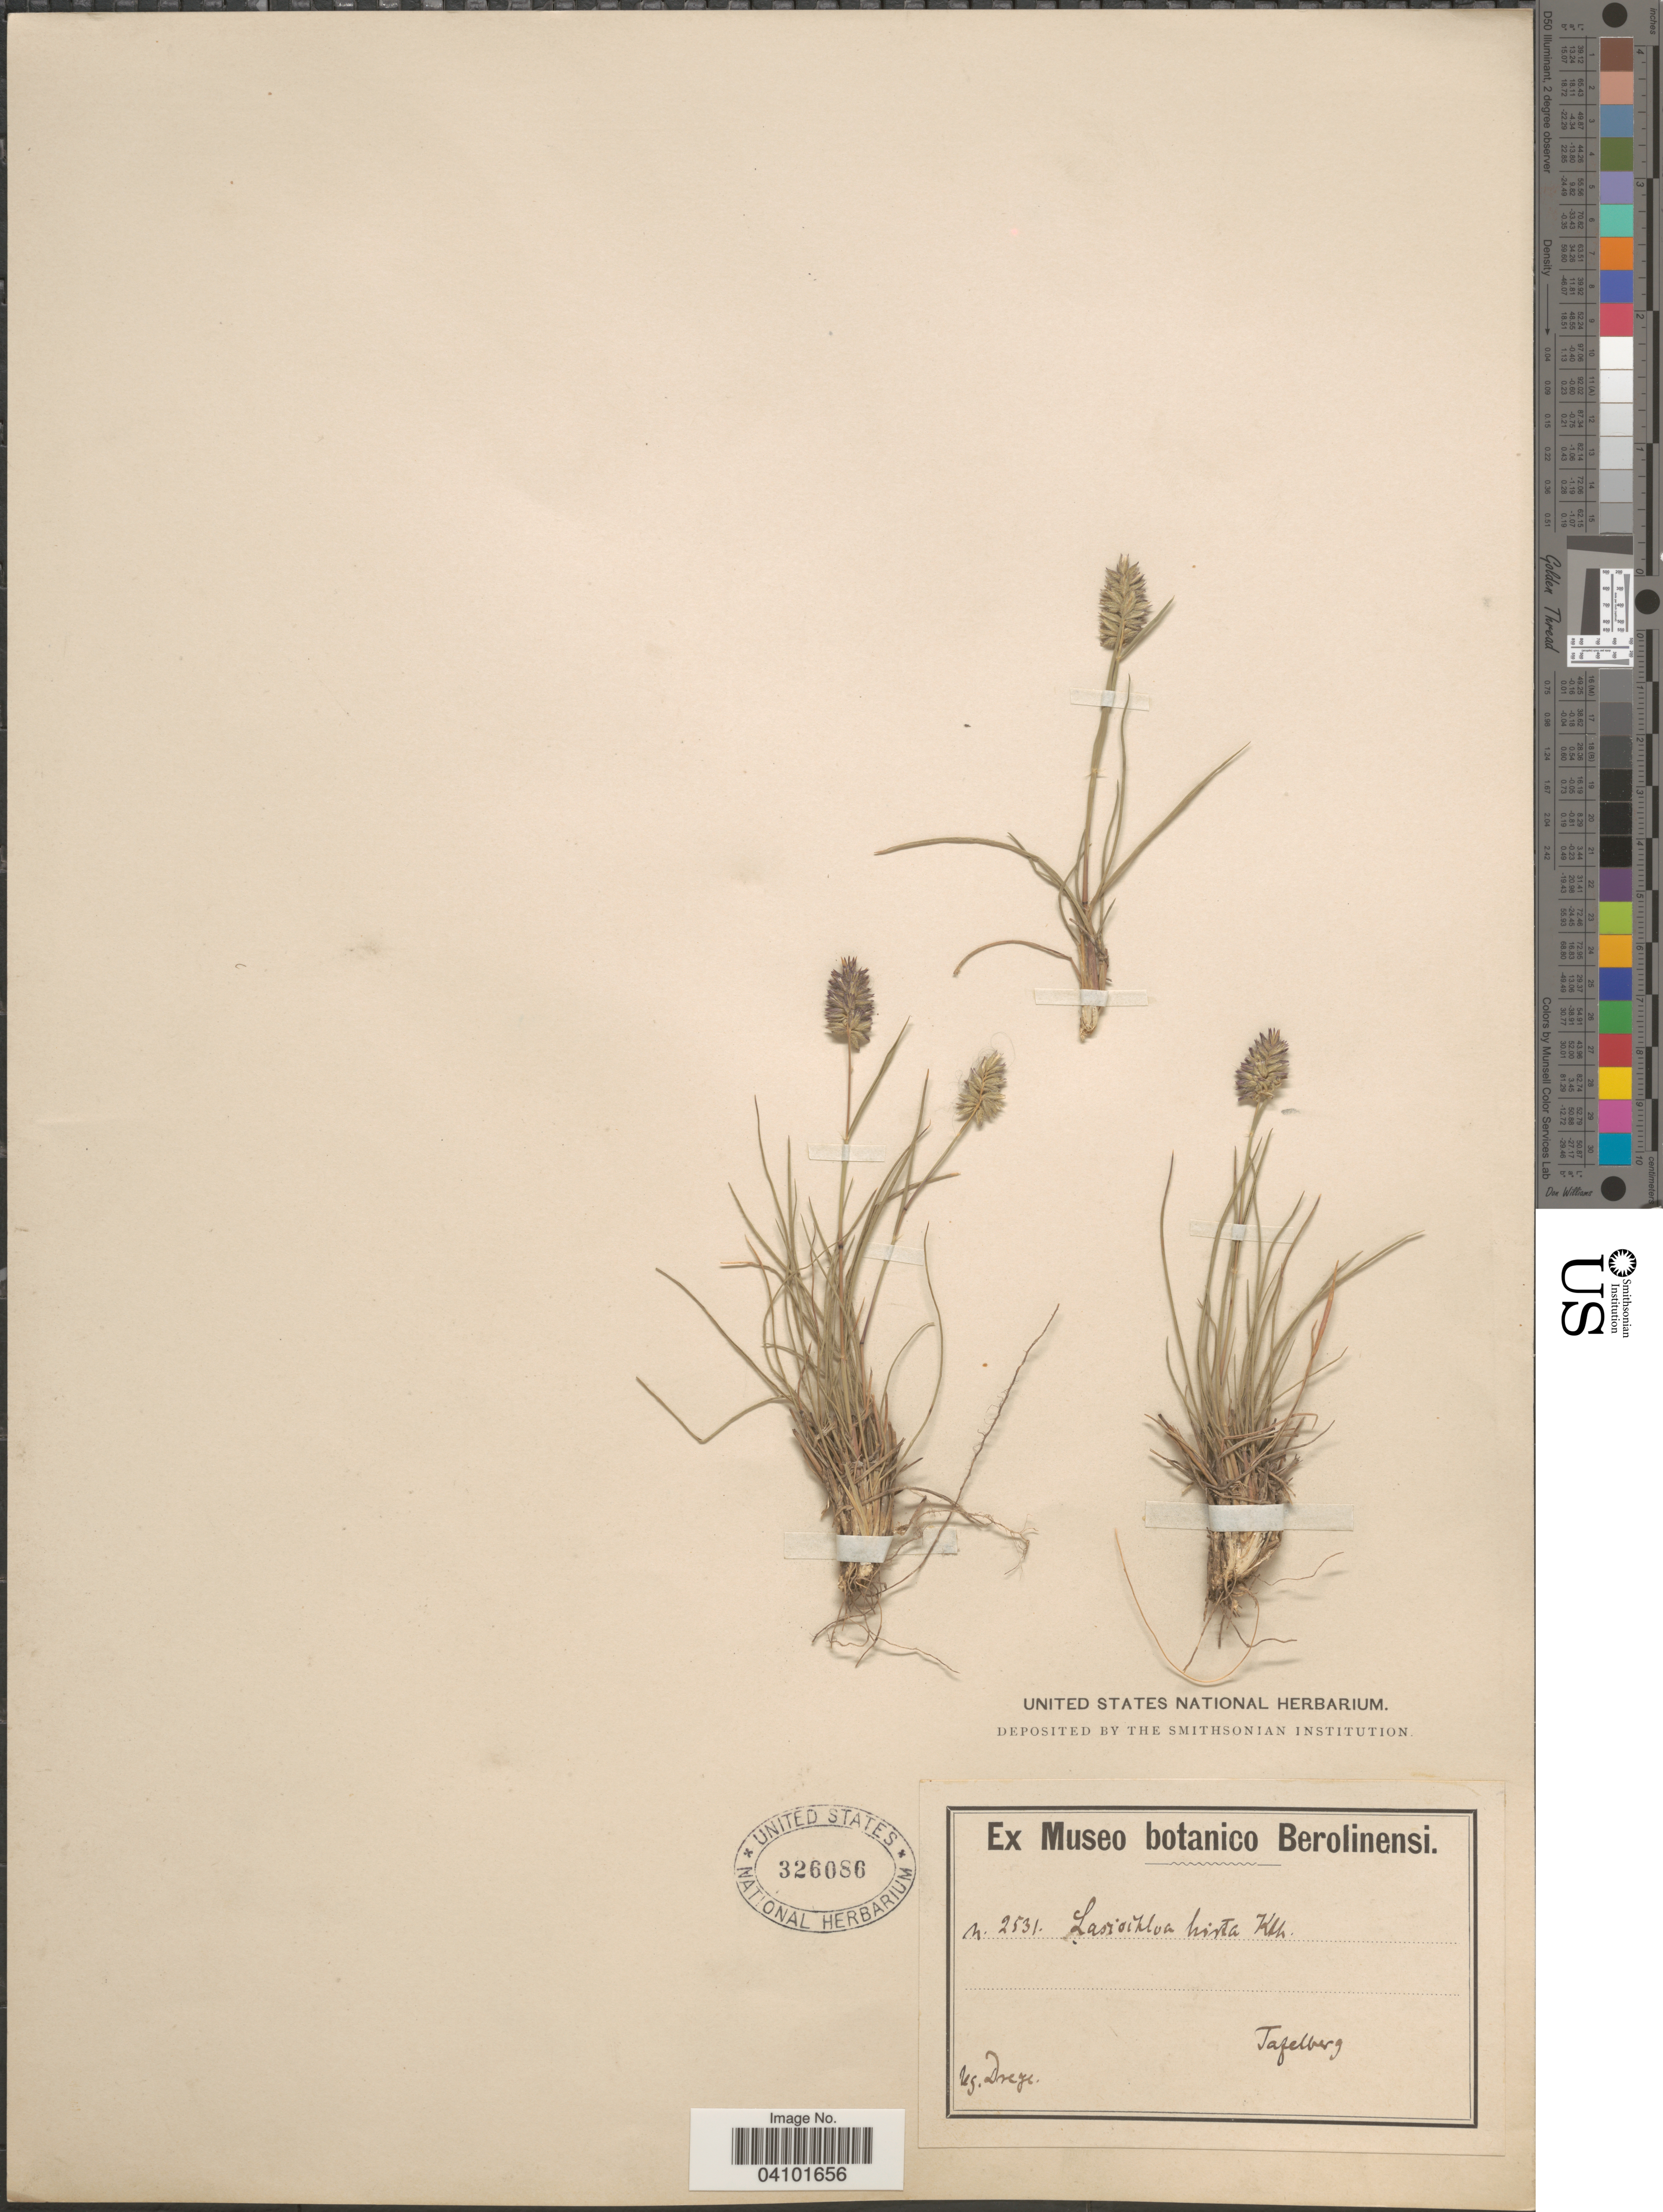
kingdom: Plantae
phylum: Tracheophyta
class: Liliopsida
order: Poales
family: Poaceae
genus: Tribolium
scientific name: Tribolium hispidum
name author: (Thunb.) Desv.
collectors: Drege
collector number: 2531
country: South Africa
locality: Tafelberg.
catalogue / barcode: US 326086